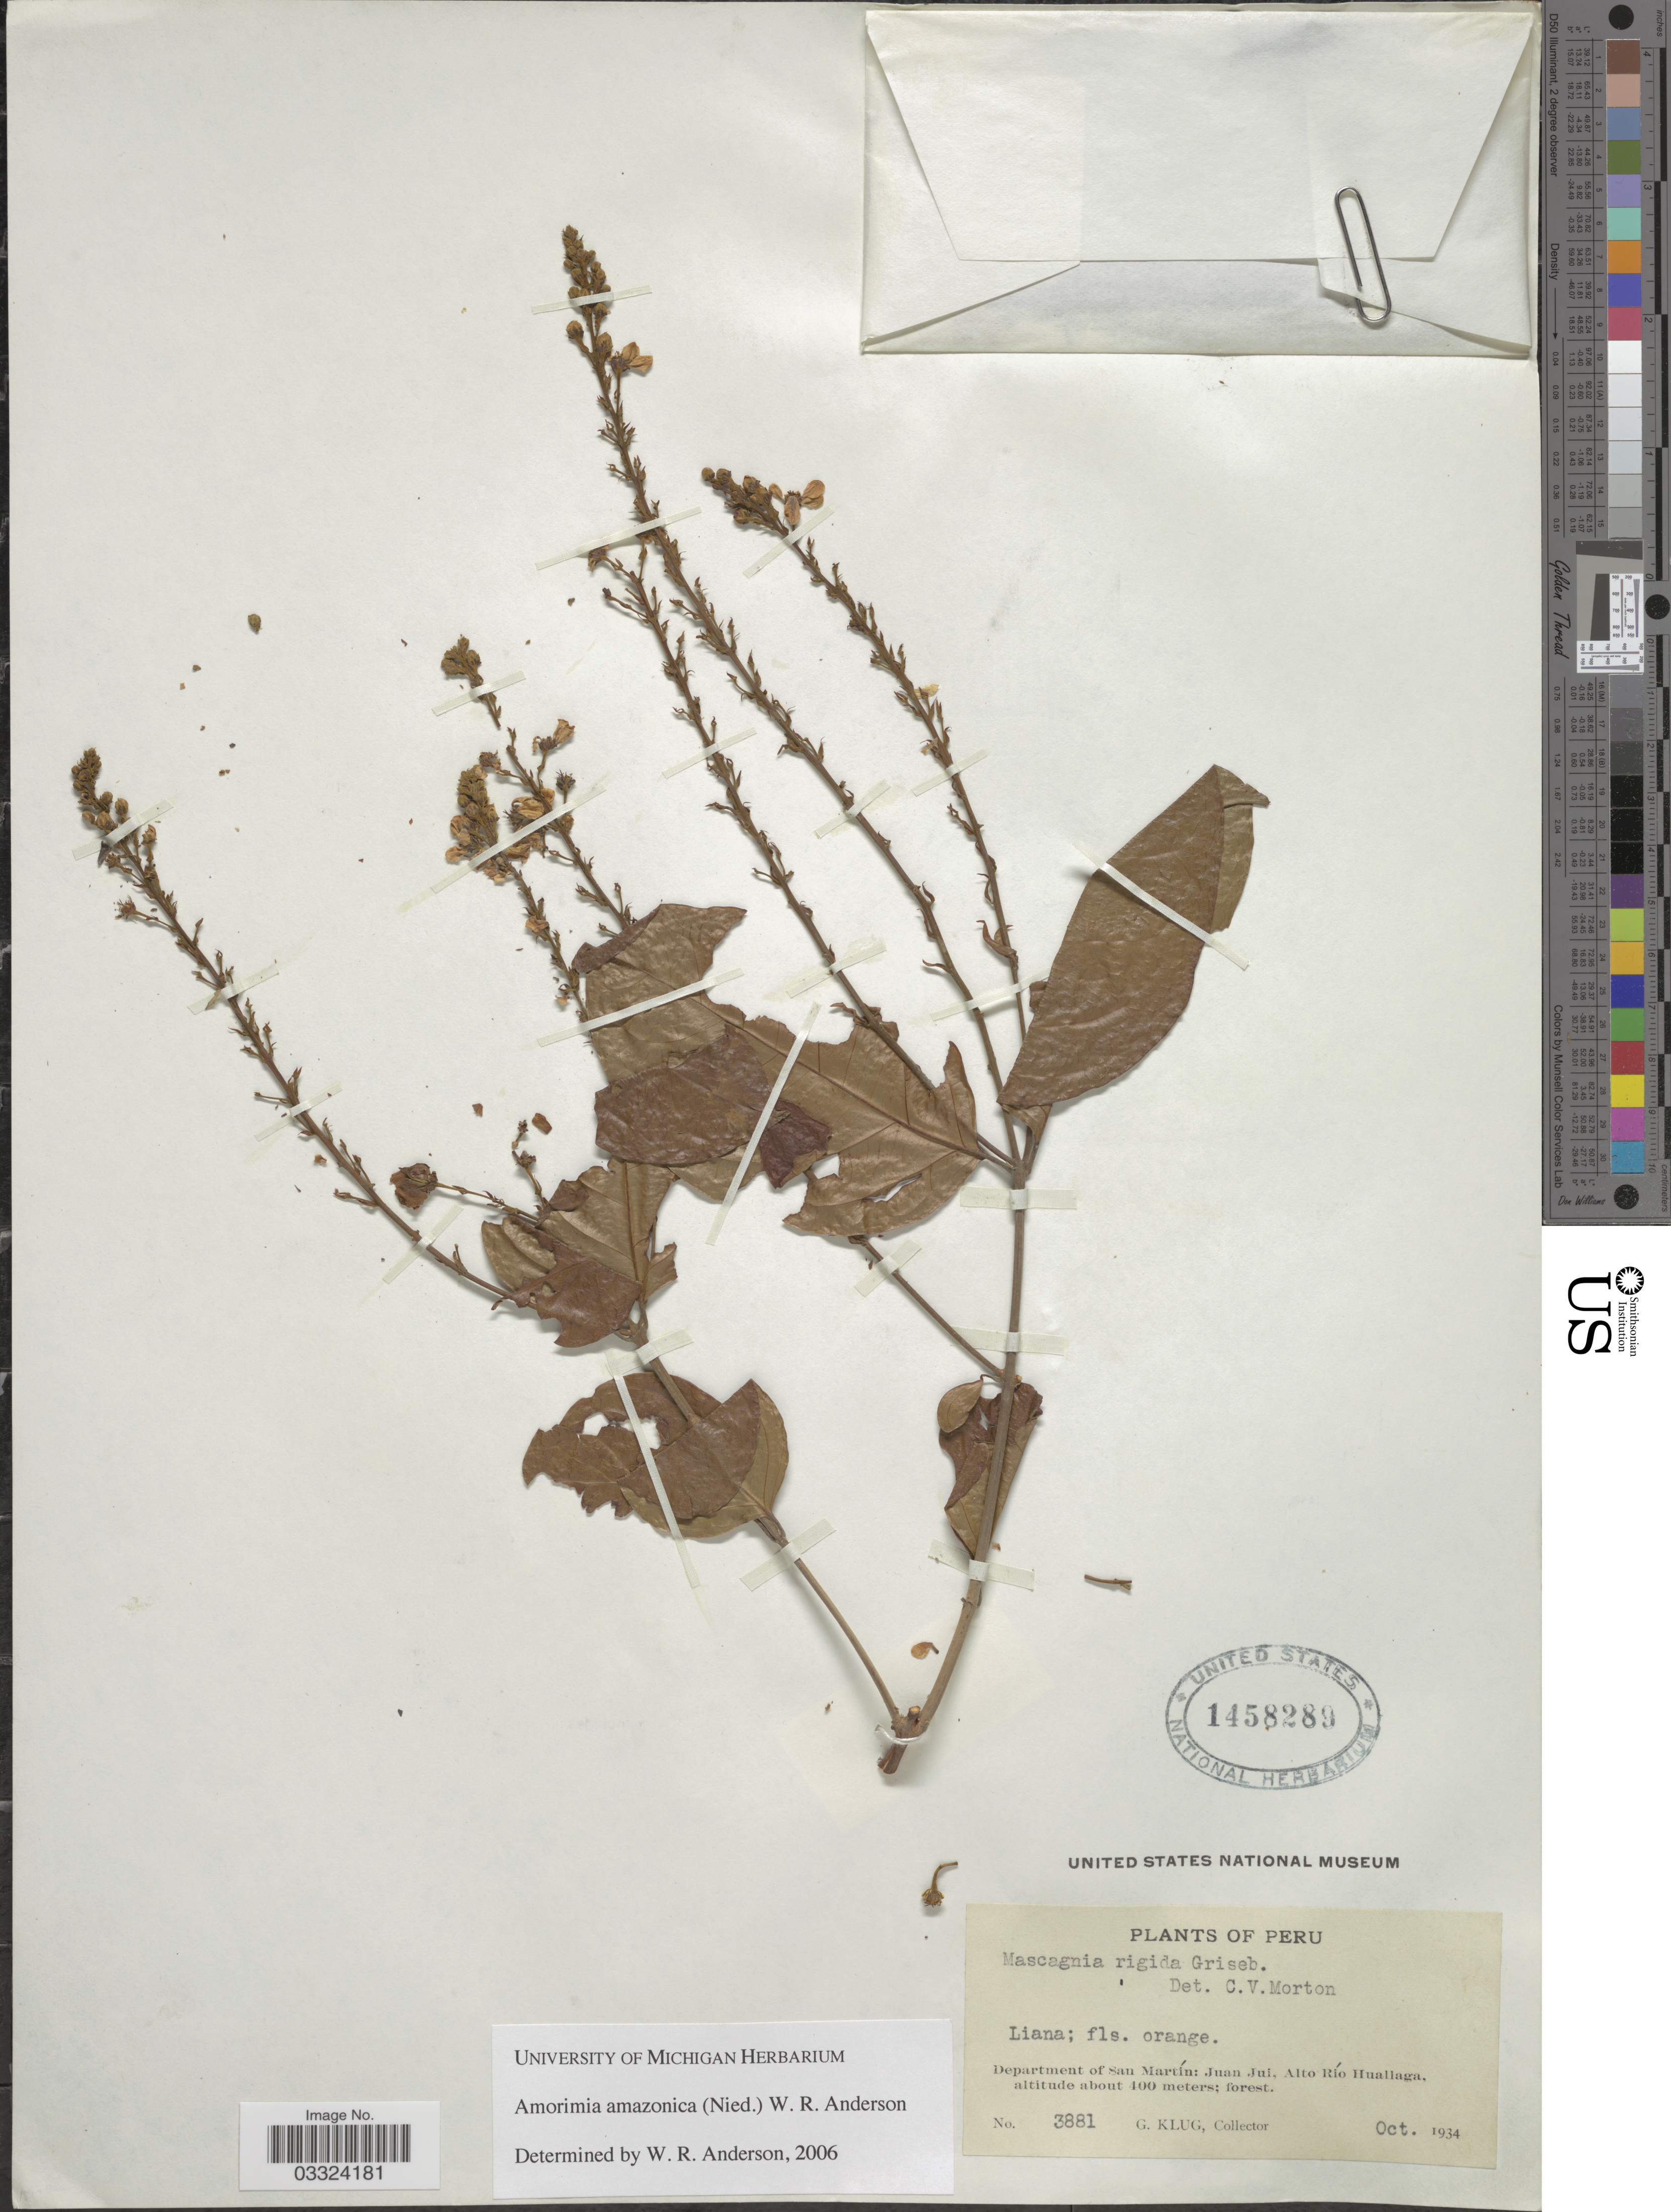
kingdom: Plantae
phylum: Tracheophyta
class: Magnoliopsida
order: Malpighiales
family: Malpighiaceae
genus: Amorimia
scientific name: Amorimia amazonica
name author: (Nied.) W.R. Anderson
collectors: G. Klug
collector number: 3881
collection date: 1934-10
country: Peru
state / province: San Martín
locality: Department of San Martín: Juan Jui, Alto Río Huallaga.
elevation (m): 400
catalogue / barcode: US 1458289